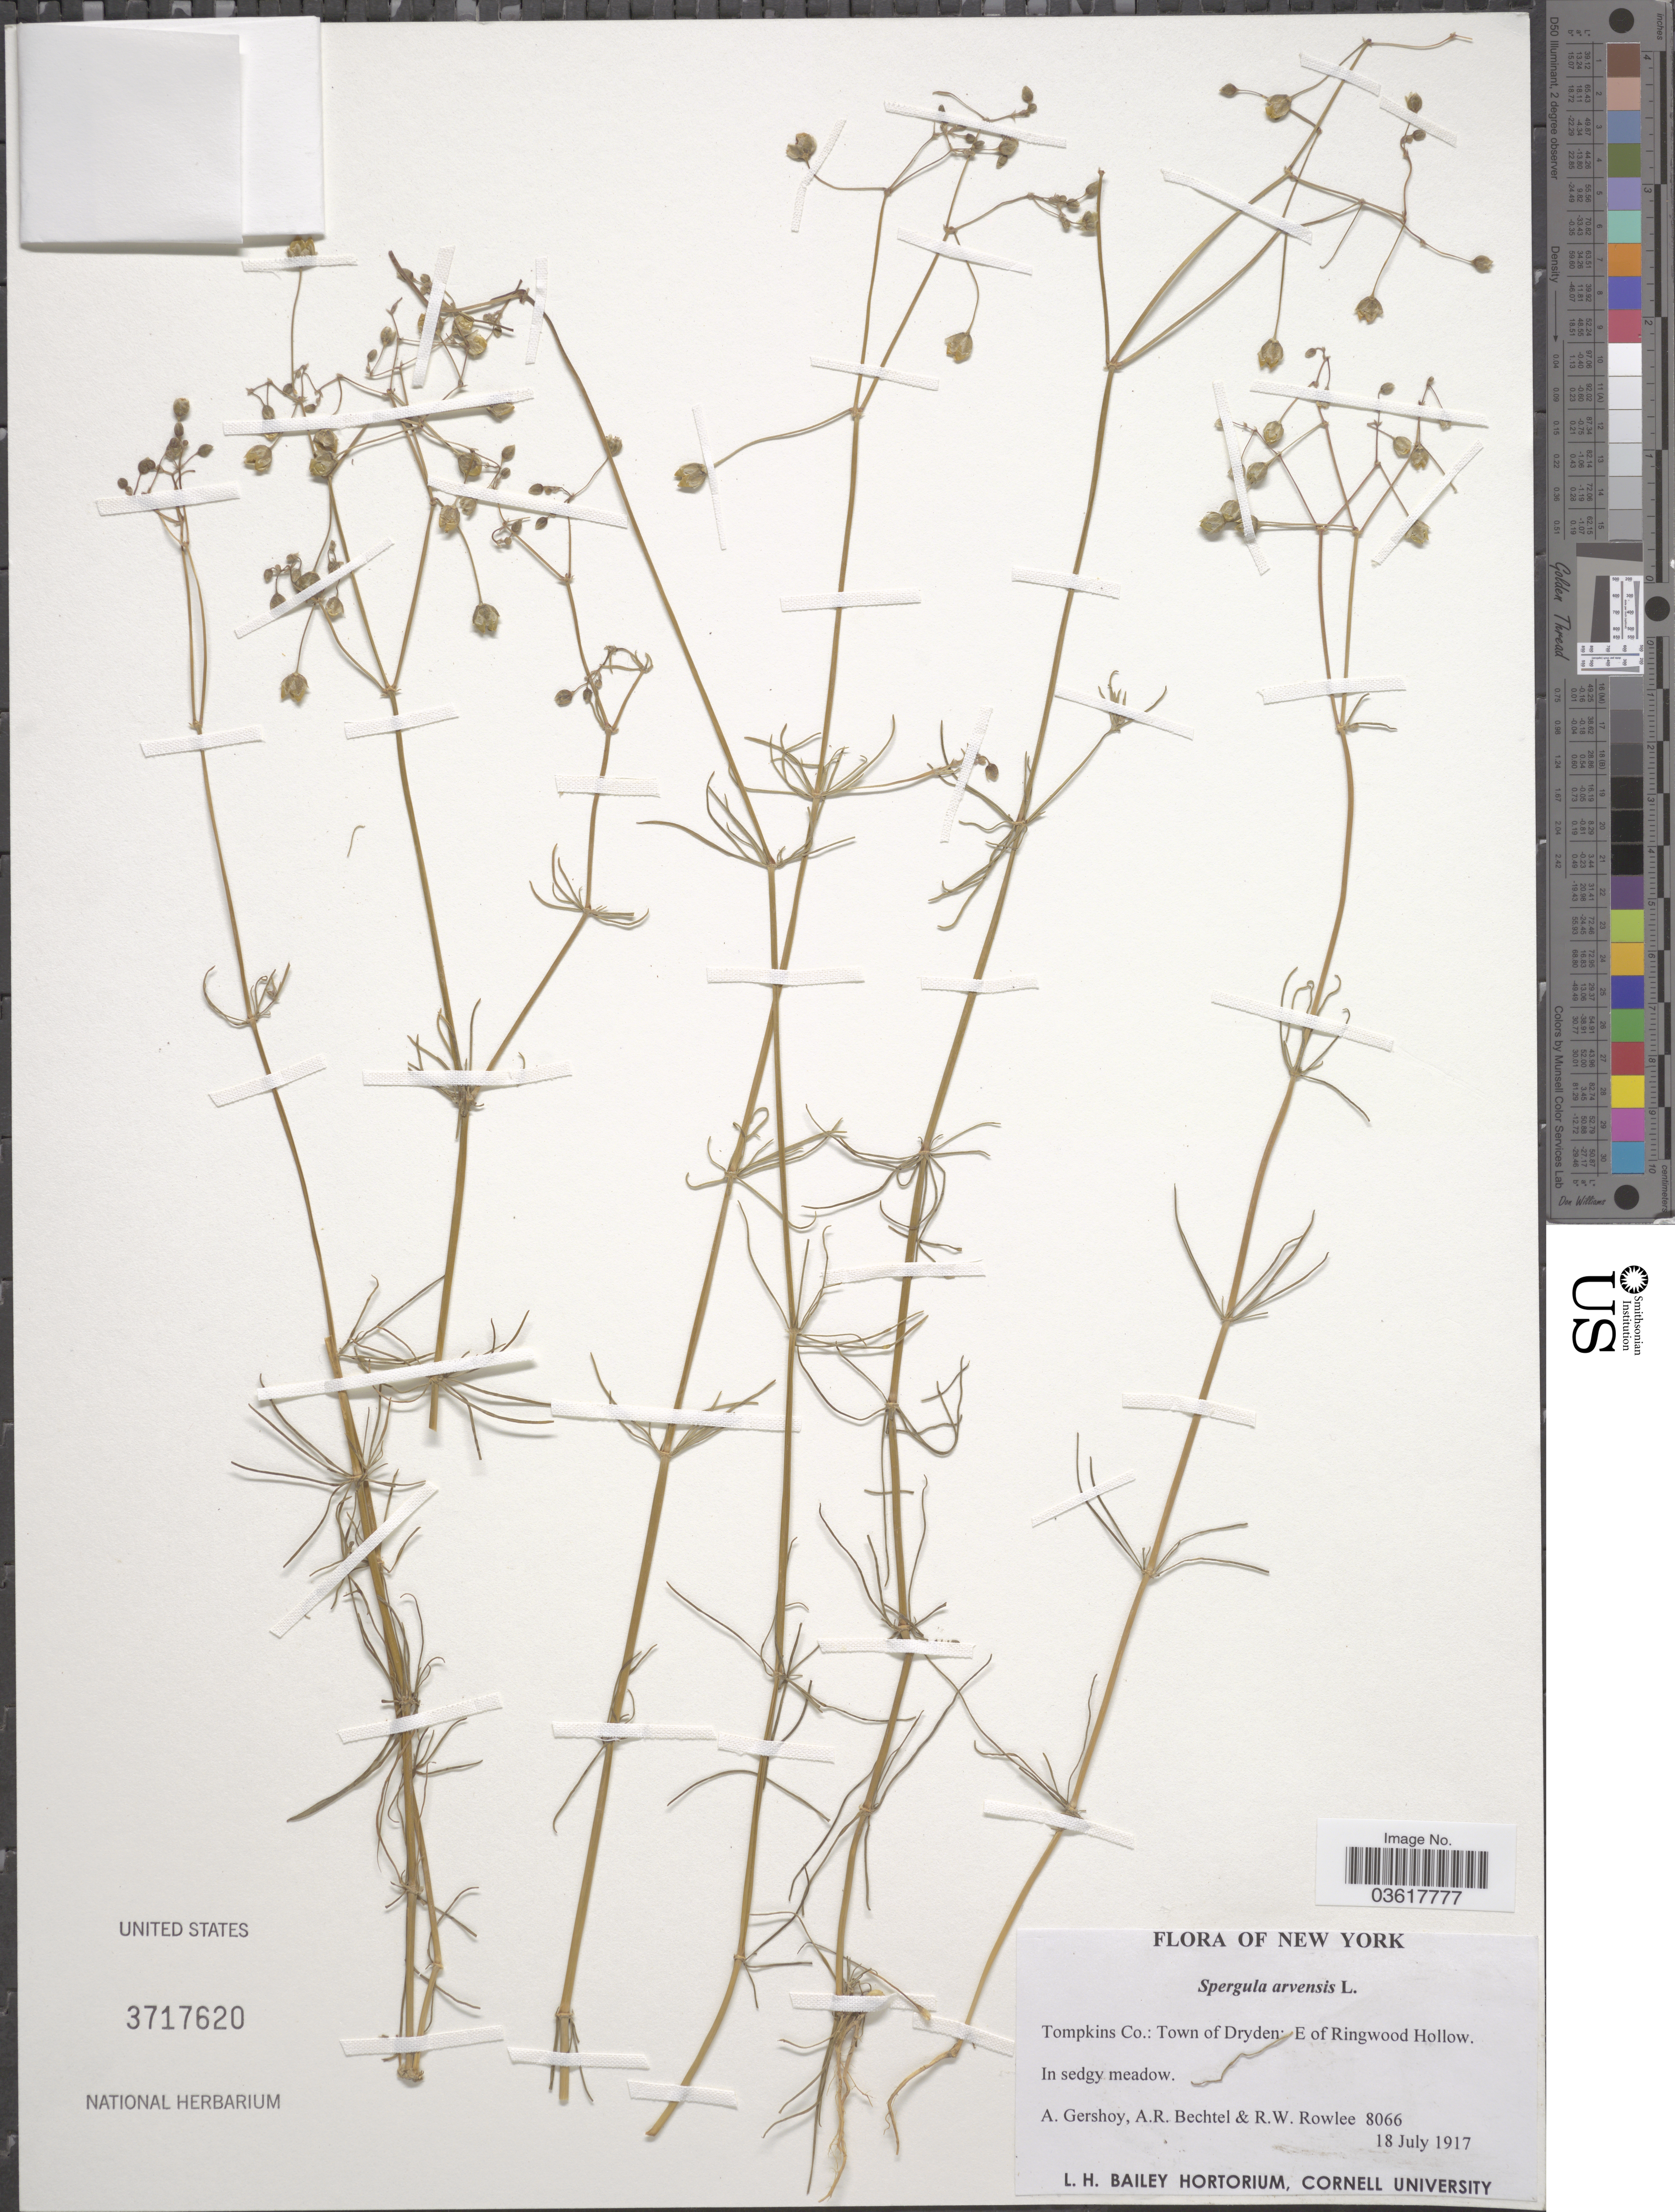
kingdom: Plantae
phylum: Tracheophyta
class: Magnoliopsida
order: Caryophyllales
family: Caryophyllaceae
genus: Spergula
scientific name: Spergula arvensis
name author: L.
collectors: A. Gershoy, A. Bechtel & R. Rowlee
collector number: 8066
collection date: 1917-07-18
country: United States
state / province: New York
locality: Tompkins Co.: Town of Dryden: E of Ringwood Hollow.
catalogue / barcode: US 3717620